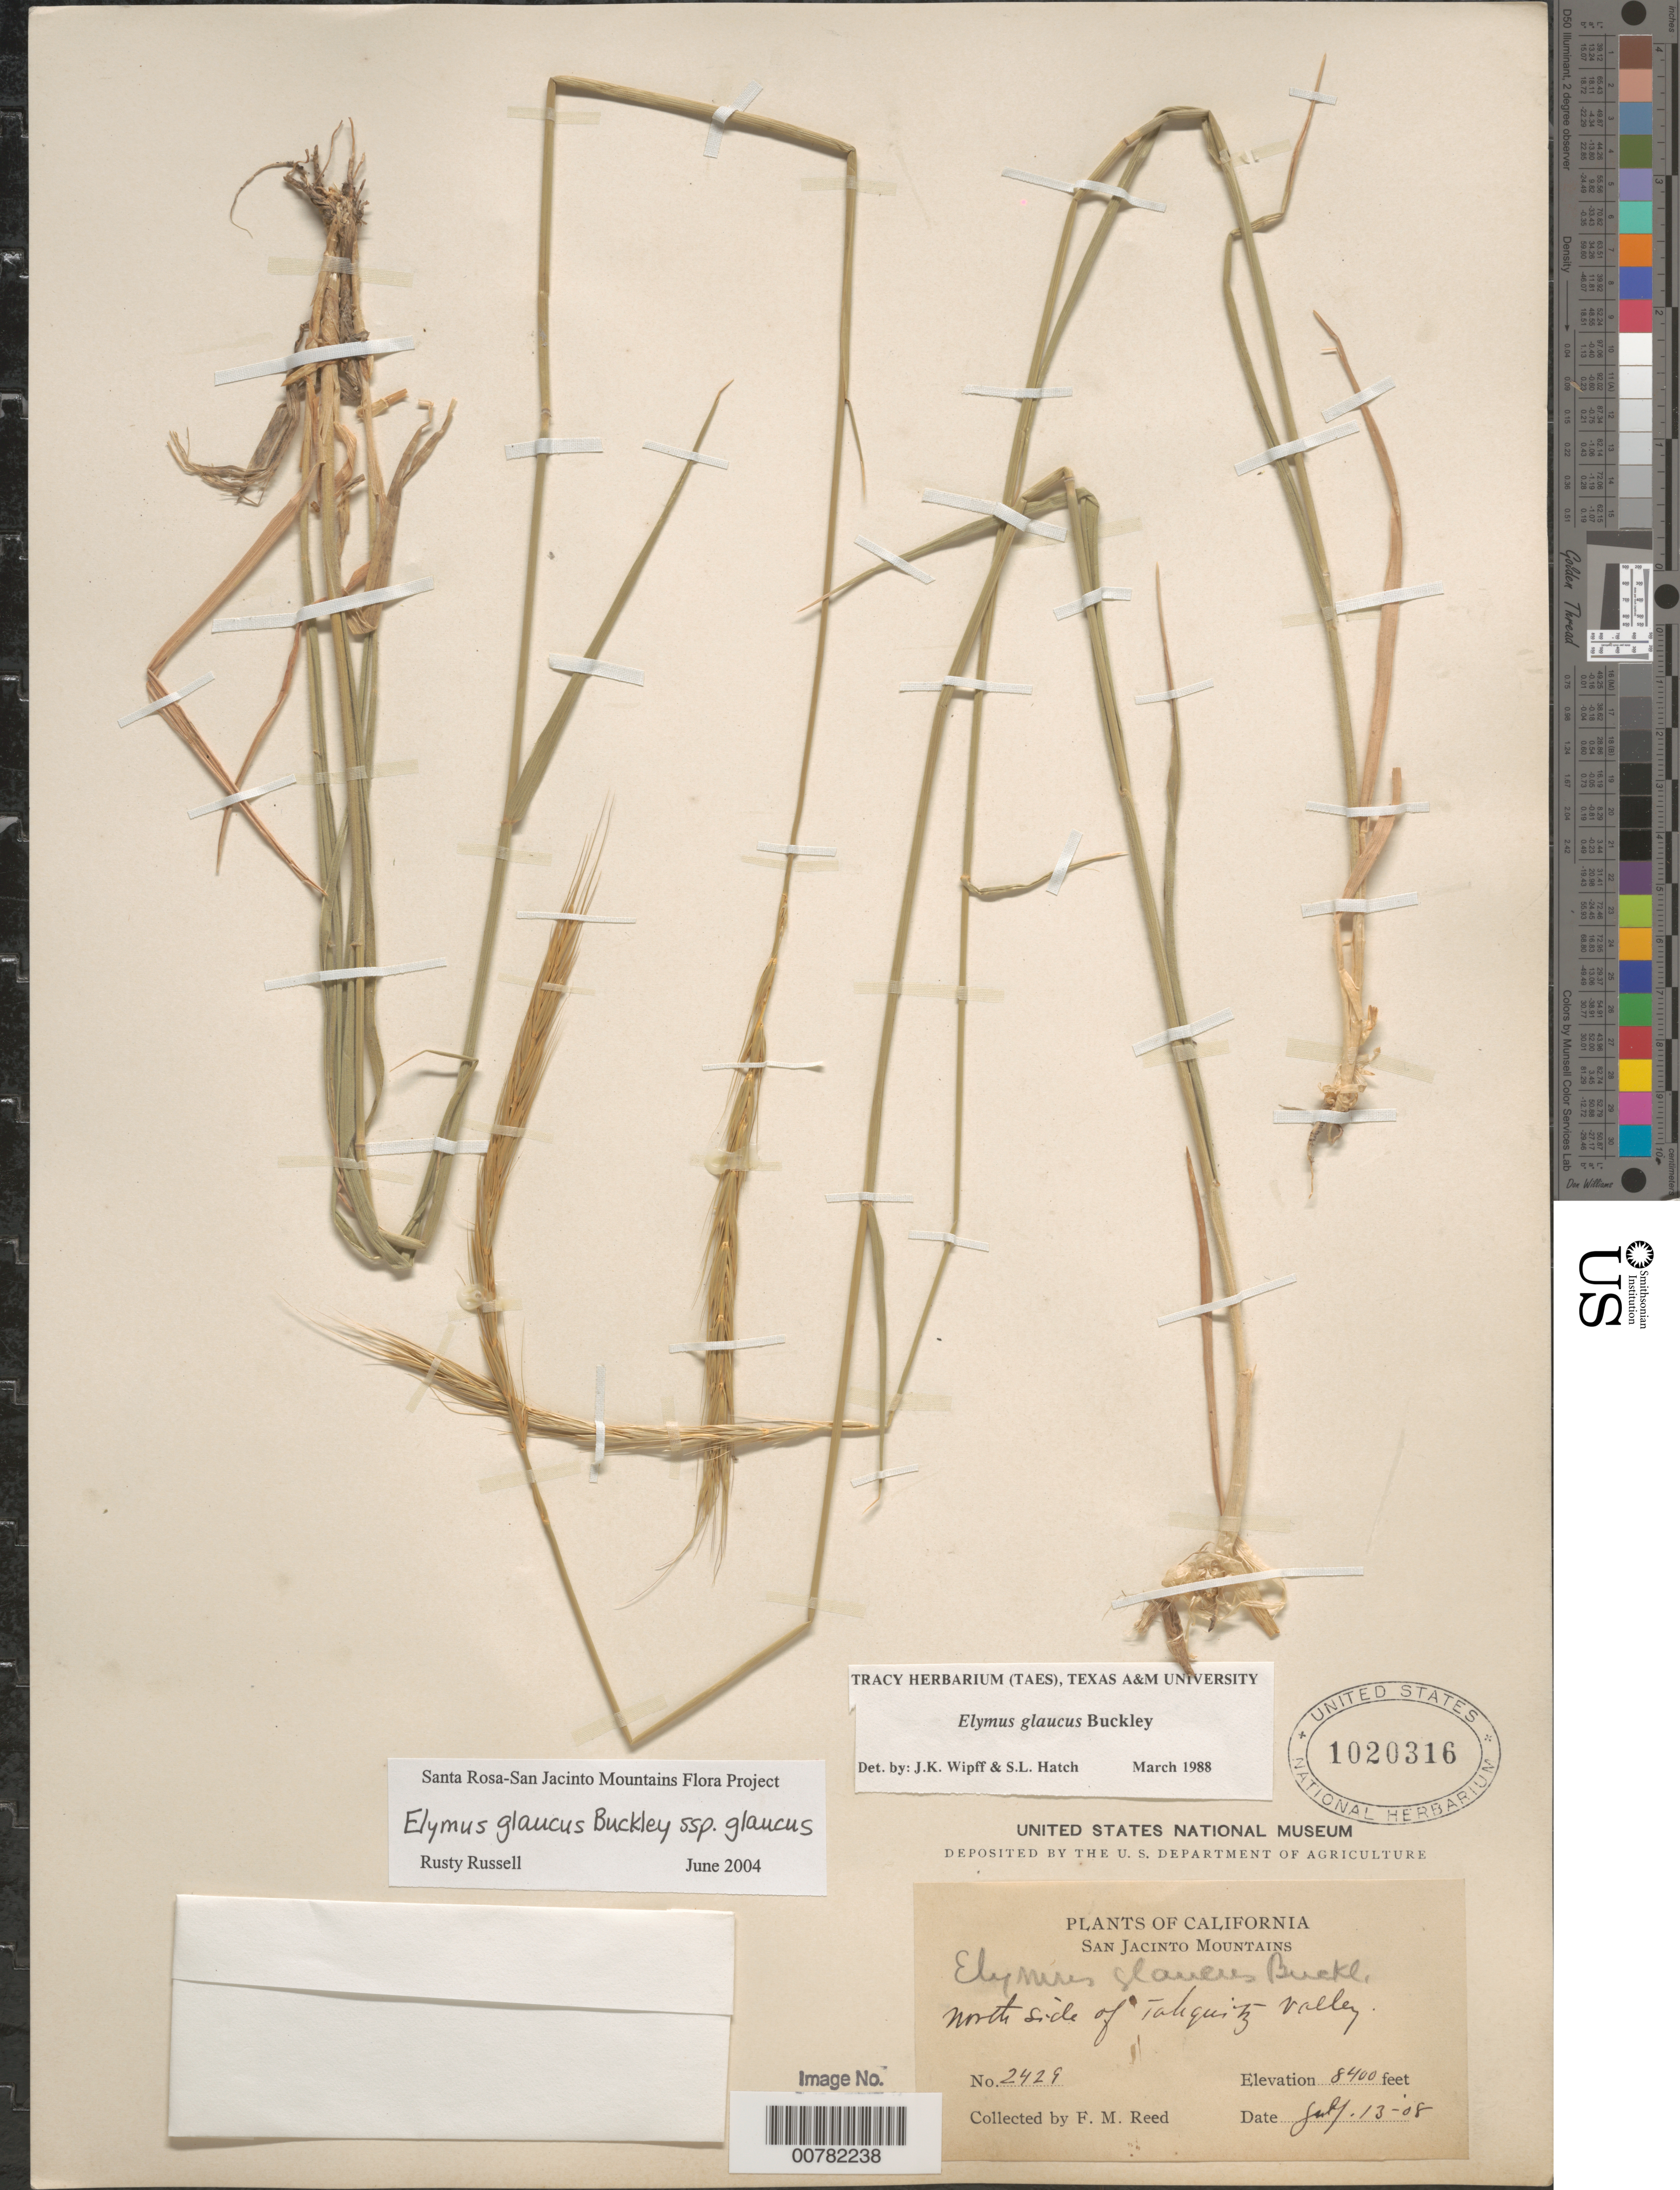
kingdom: Plantae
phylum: Tracheophyta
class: Liliopsida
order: Poales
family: Poaceae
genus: Elymus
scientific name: Elymus glaucus subsp. glaucus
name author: Buckley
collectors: F. Reed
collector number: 2429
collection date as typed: Transcribed d/m/y: 13/7/8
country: United States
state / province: California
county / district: Riverside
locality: San Jacinto Mountains. North side of Tahquitz Valley.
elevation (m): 2560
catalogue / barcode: US 1020316